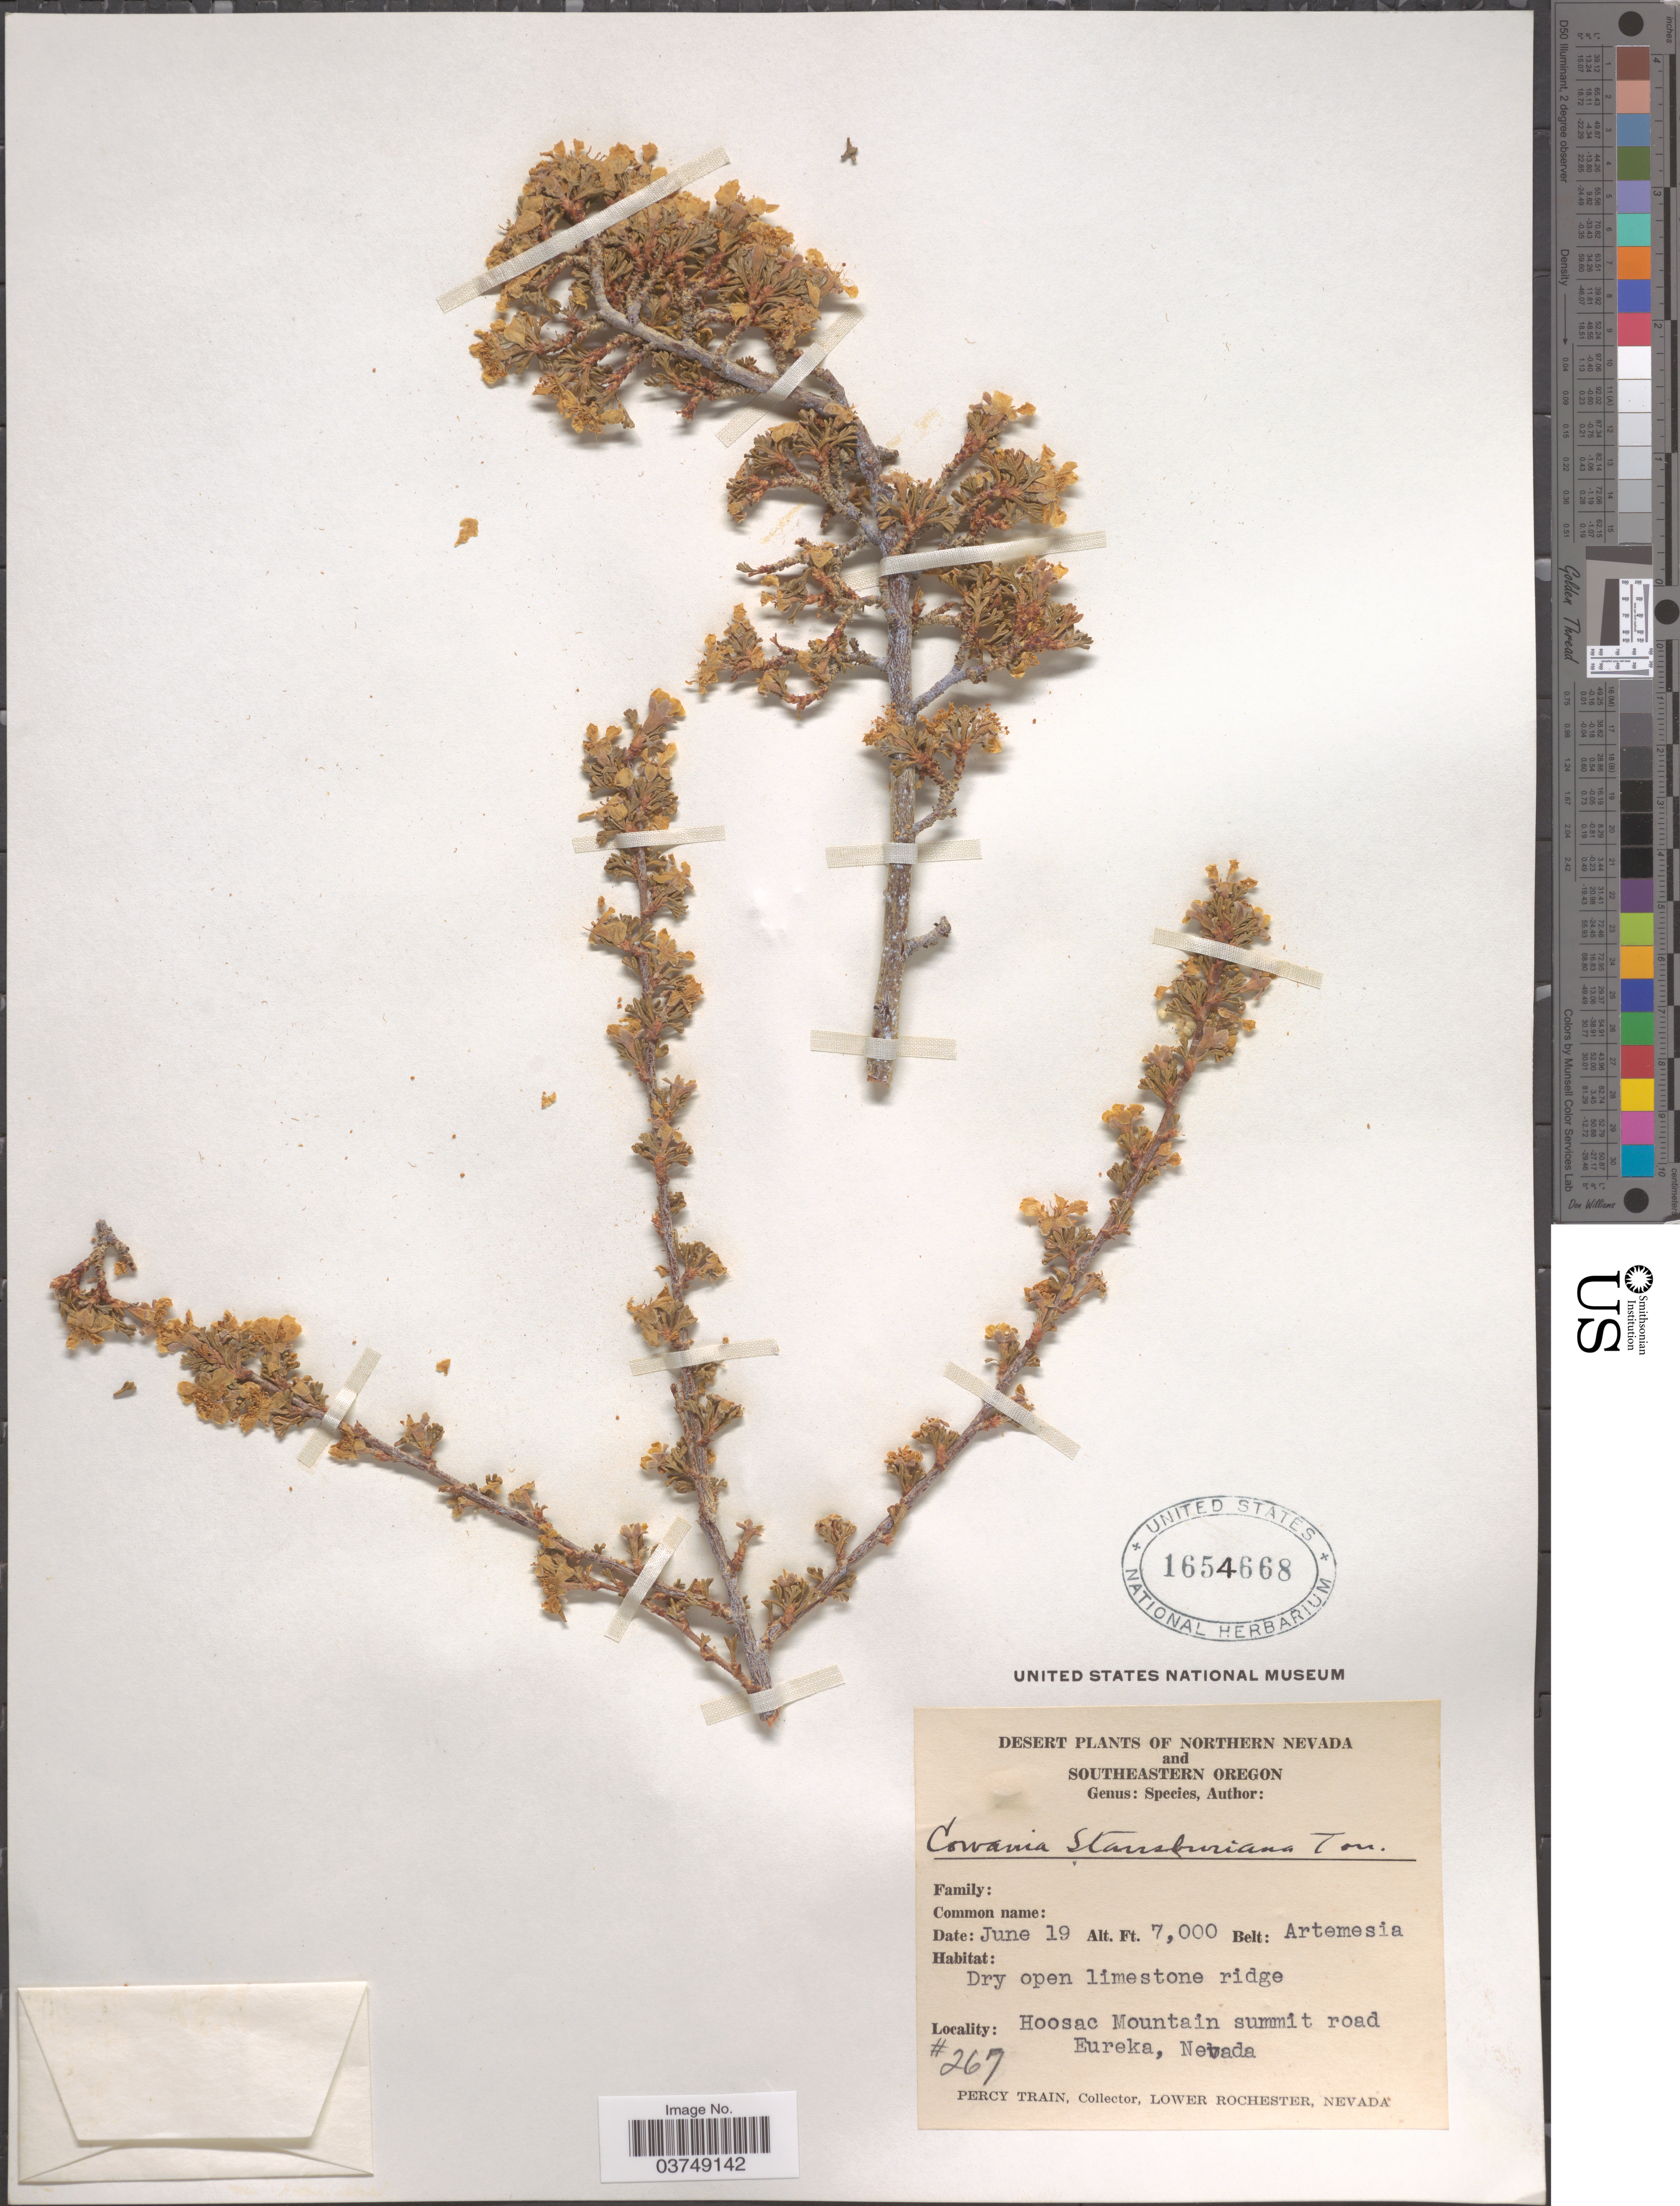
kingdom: Plantae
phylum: Tracheophyta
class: Magnoliopsida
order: Rosales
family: Rosaceae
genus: Purshia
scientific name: Purshia stansburyana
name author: (Torr.) Henrickson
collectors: P. Train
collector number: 267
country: United States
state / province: Nevada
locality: Northern Nevada. Hoosac Mountain summit road. Eureka.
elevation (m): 2134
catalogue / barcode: US 1654668